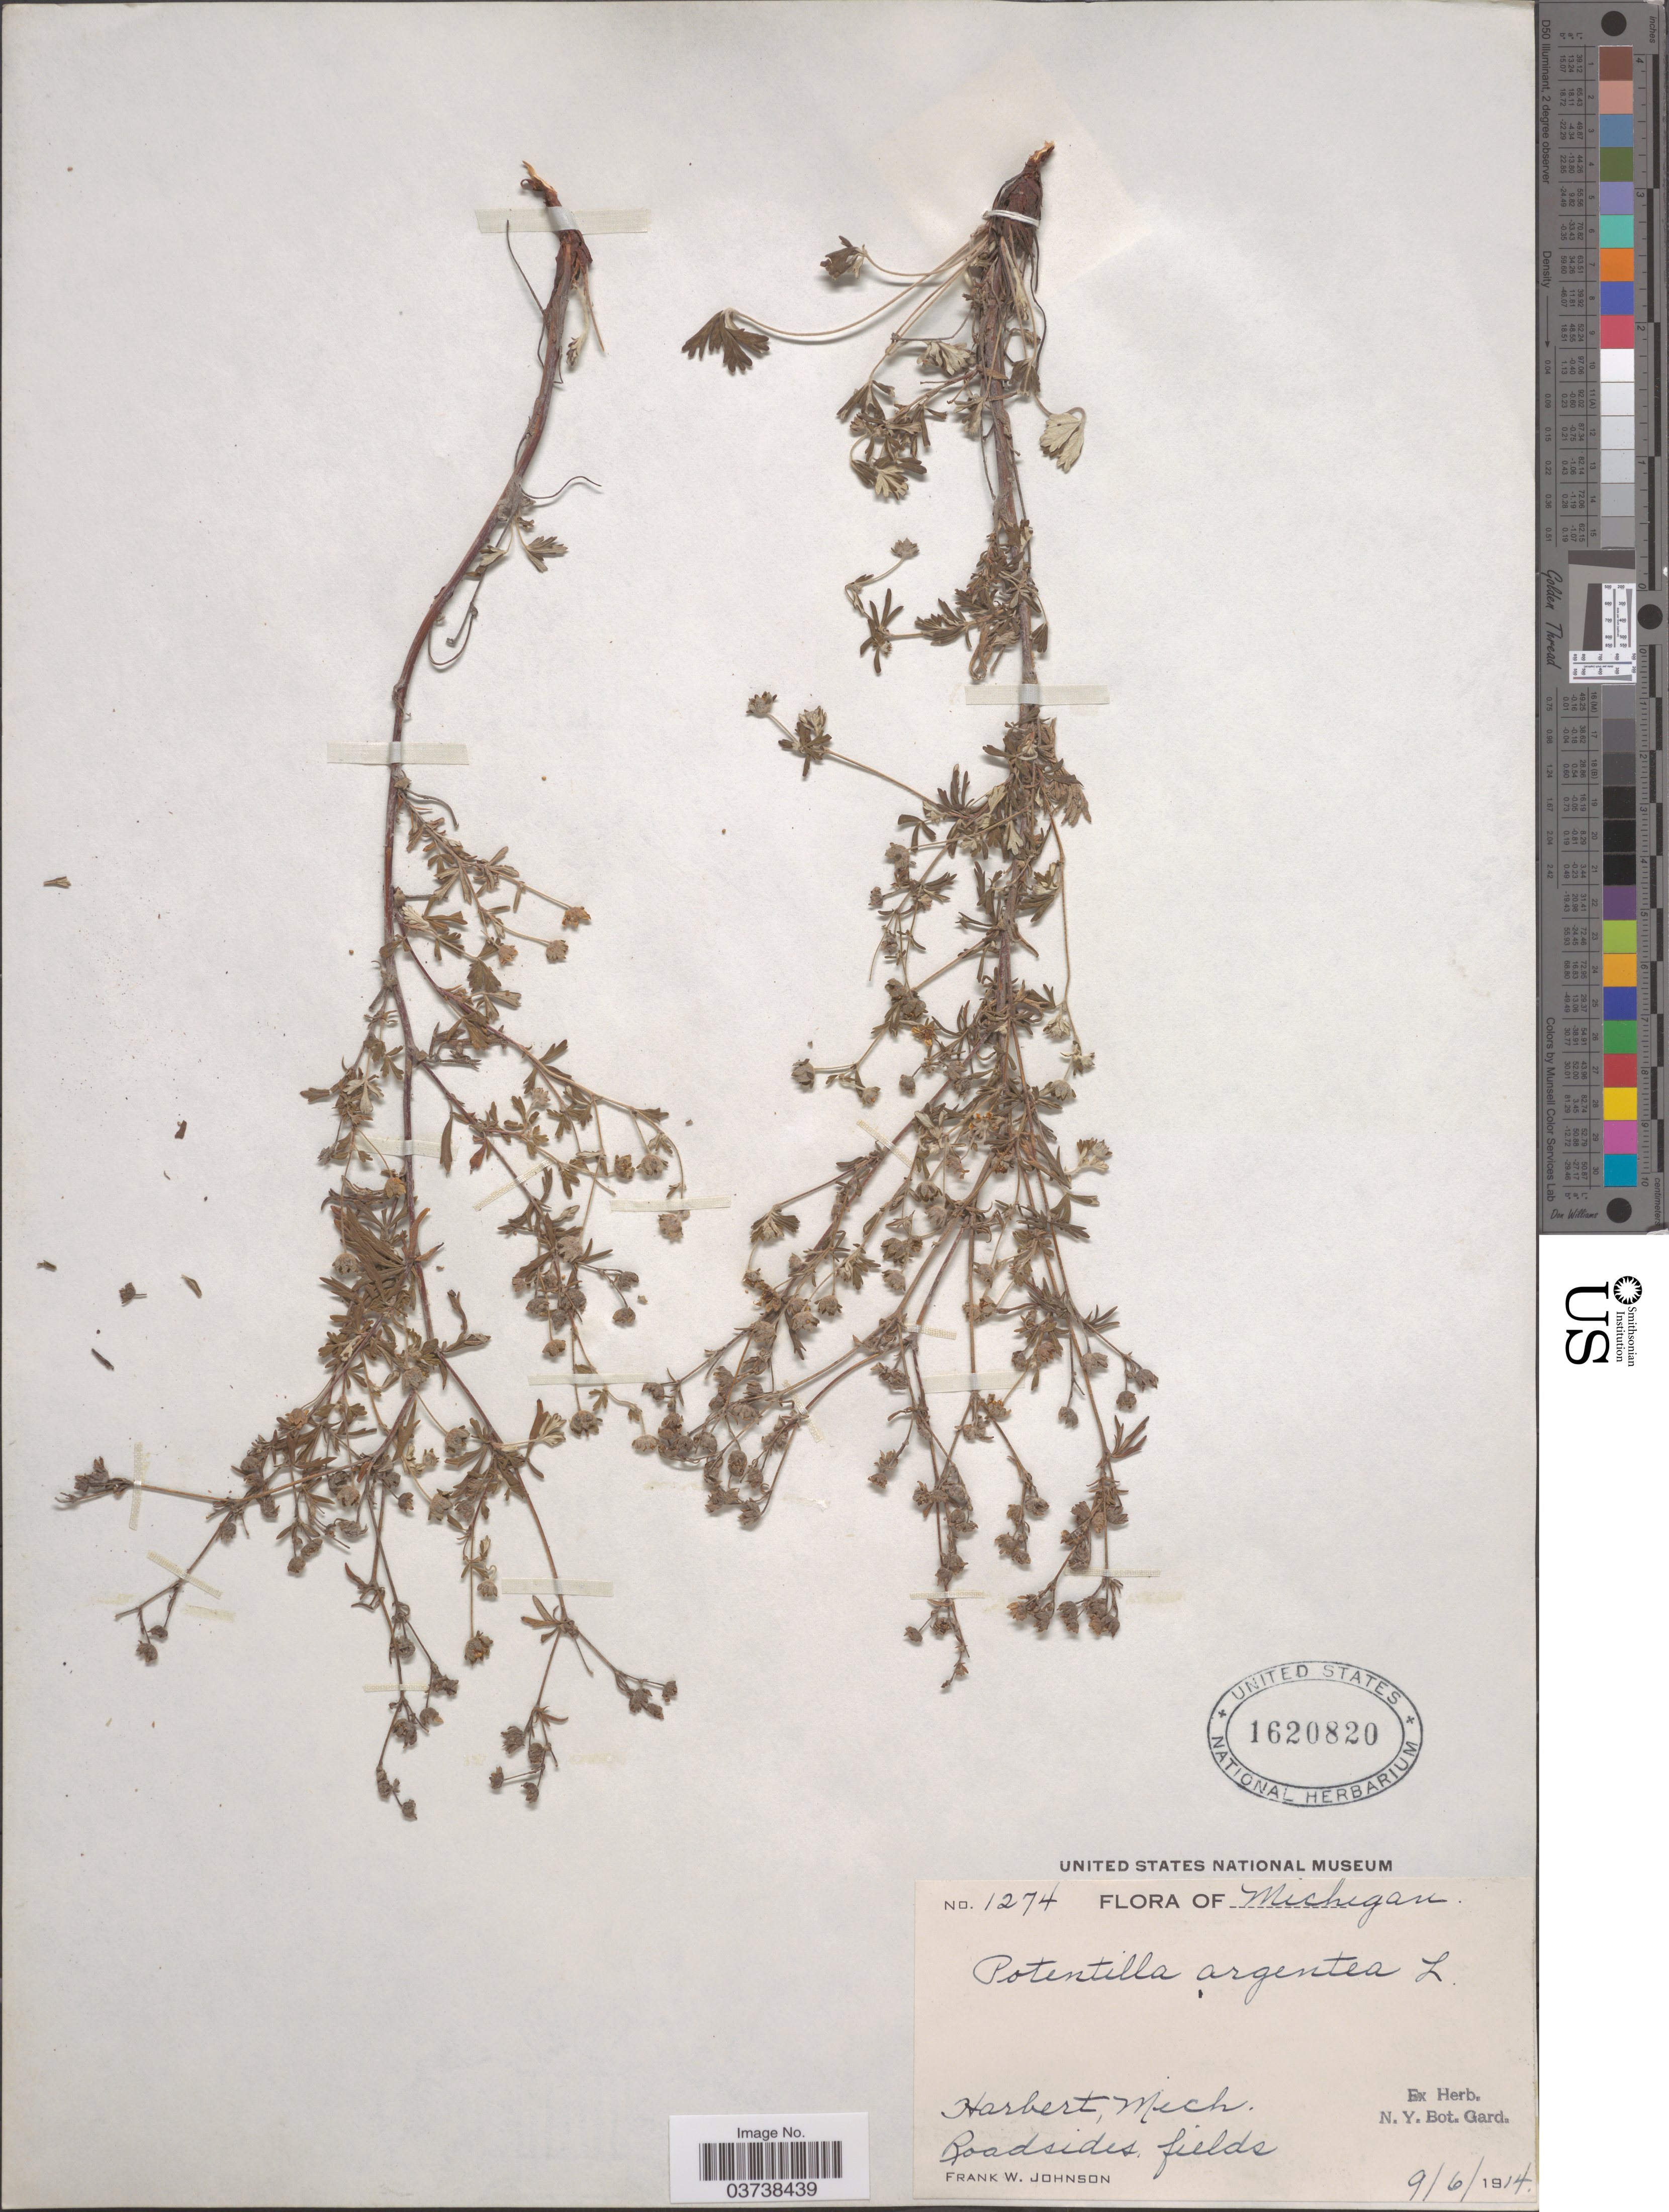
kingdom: Plantae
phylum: Tracheophyta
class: Magnoliopsida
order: Rosales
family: Rosaceae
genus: Potentilla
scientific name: Potentilla argentea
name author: L.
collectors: F. W. Johnson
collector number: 1274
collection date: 1914-09-06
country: United States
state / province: Michigan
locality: Harbert, Roadsides fields.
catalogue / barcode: US 1620820